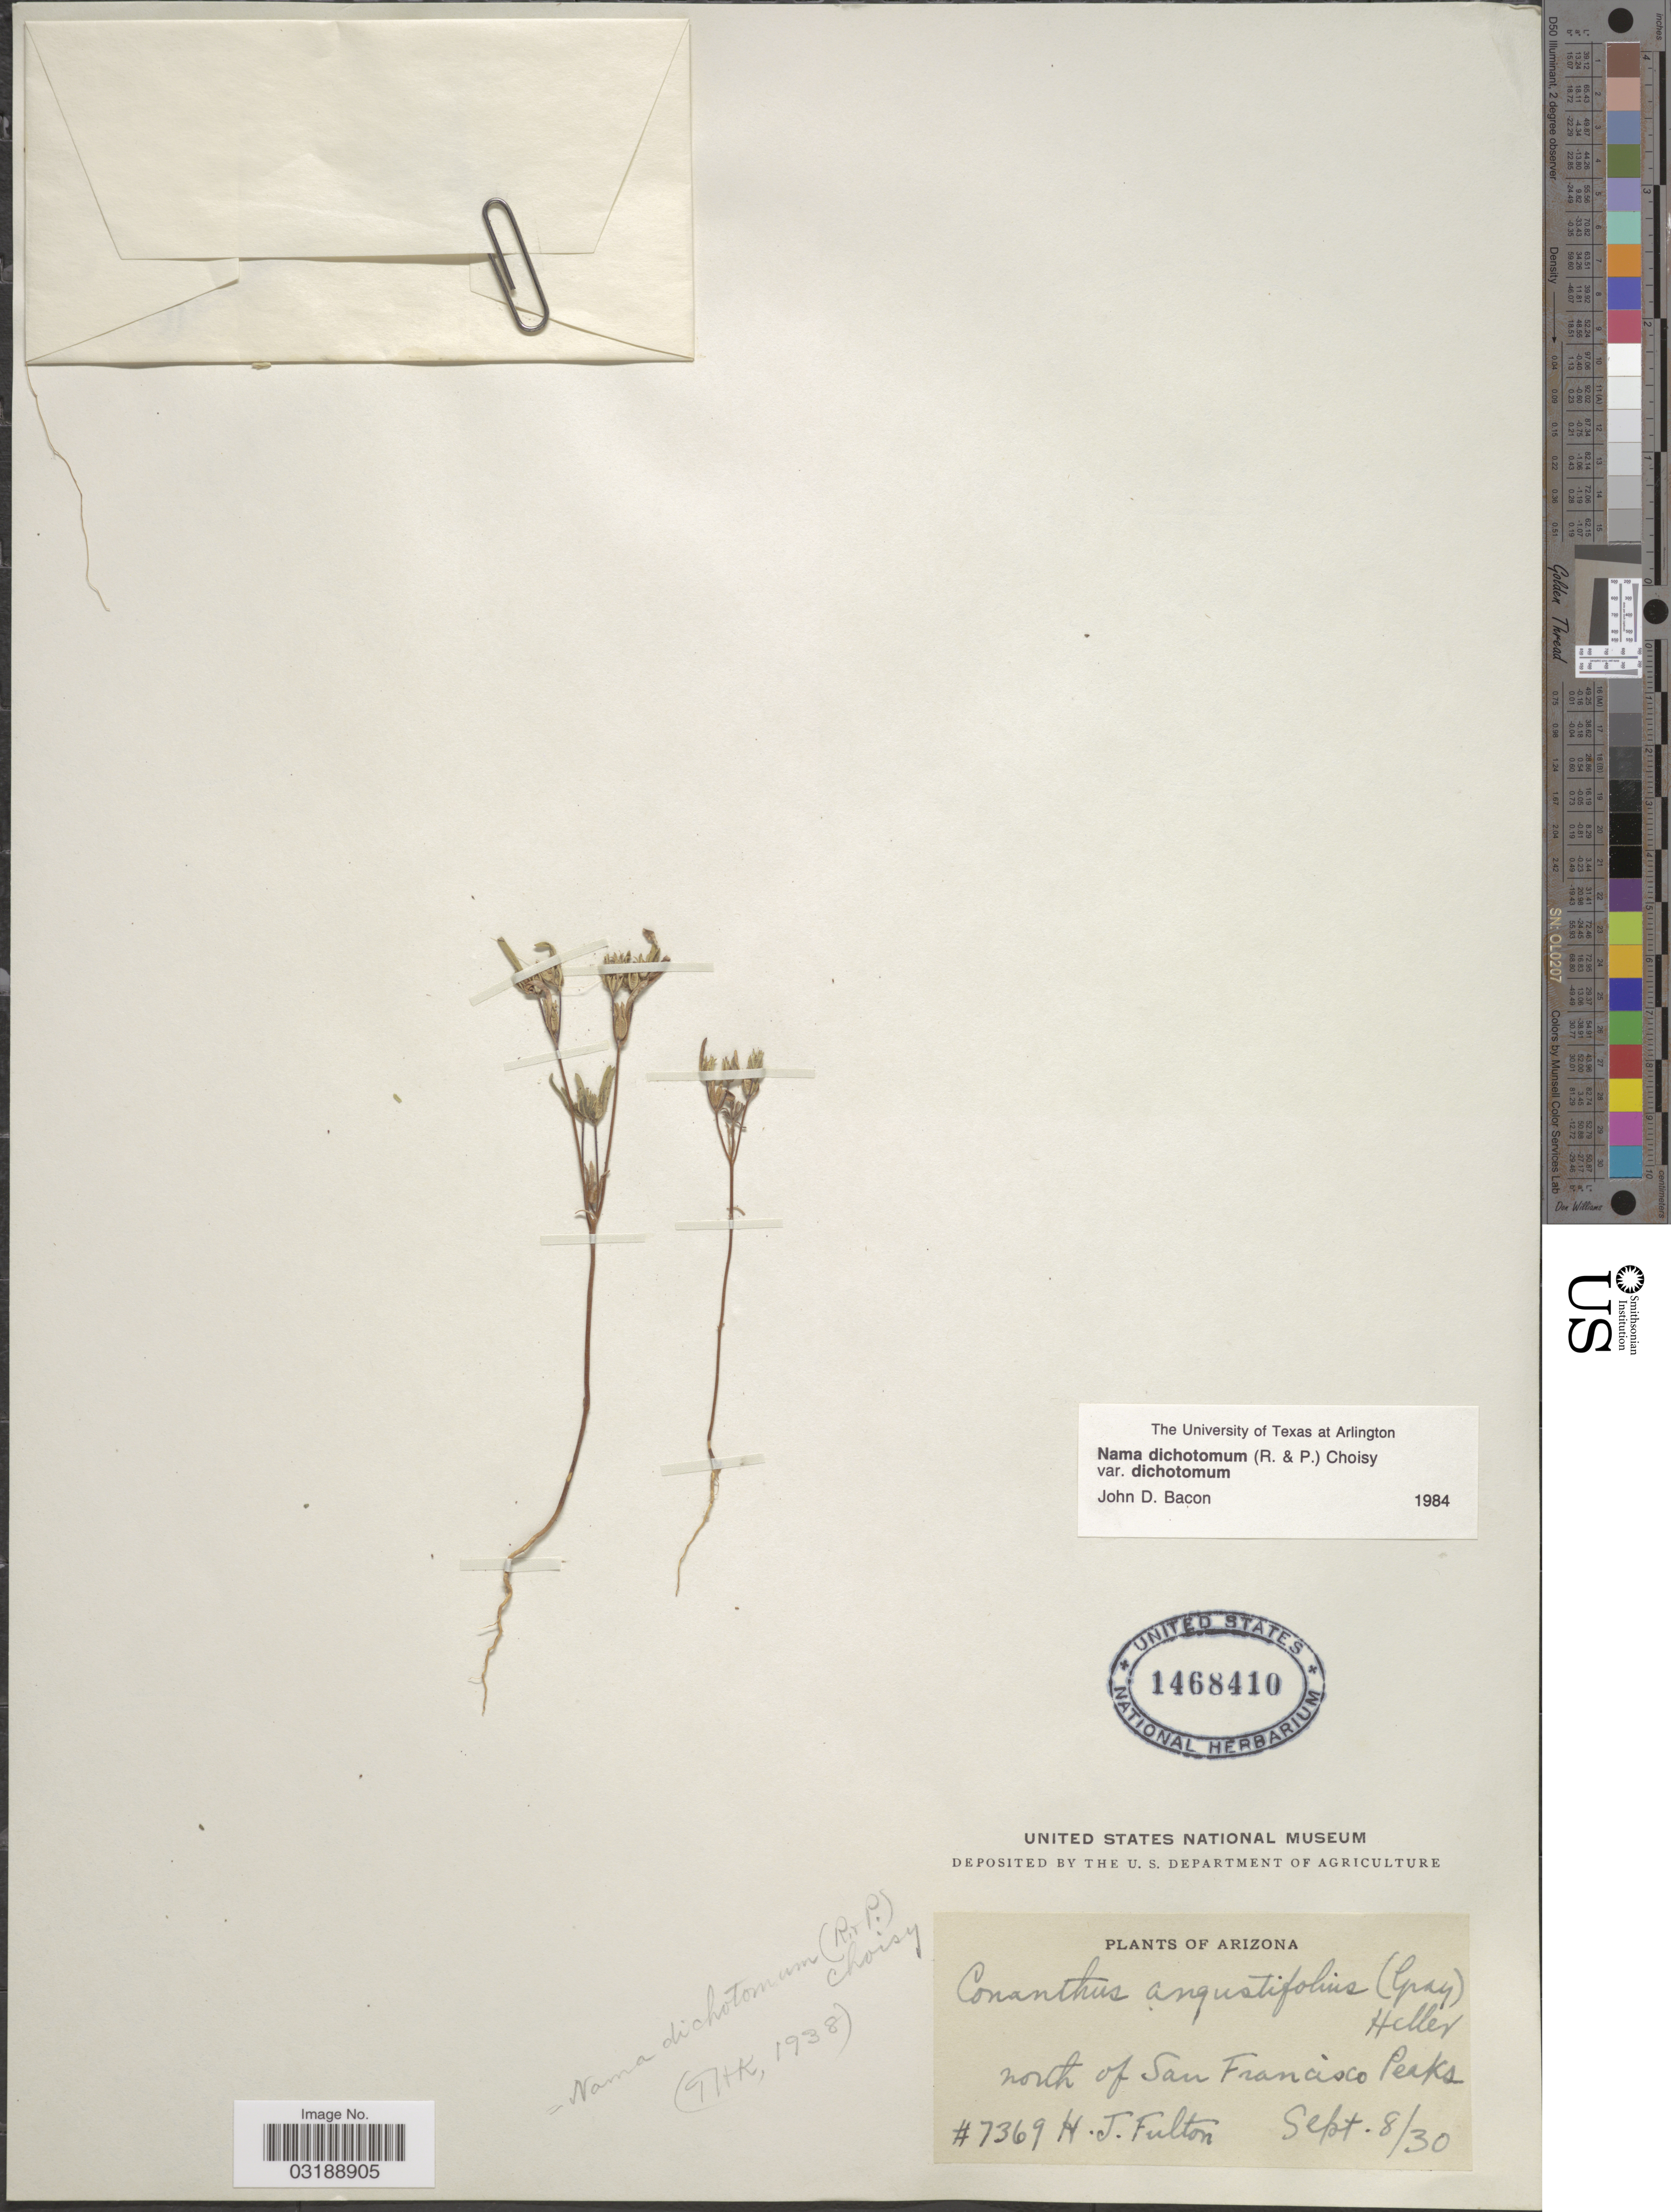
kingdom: Plantae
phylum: Tracheophyta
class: Magnoliopsida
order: Boraginales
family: Namaceae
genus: Nama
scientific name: Nama dichotoma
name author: (Ruiz & Pav.) Choisy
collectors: H. Fulton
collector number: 7369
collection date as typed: Transcribed d/m/y: 8/9/30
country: United States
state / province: Arizona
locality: North of San Francisco Peaks.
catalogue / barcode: US 1468410